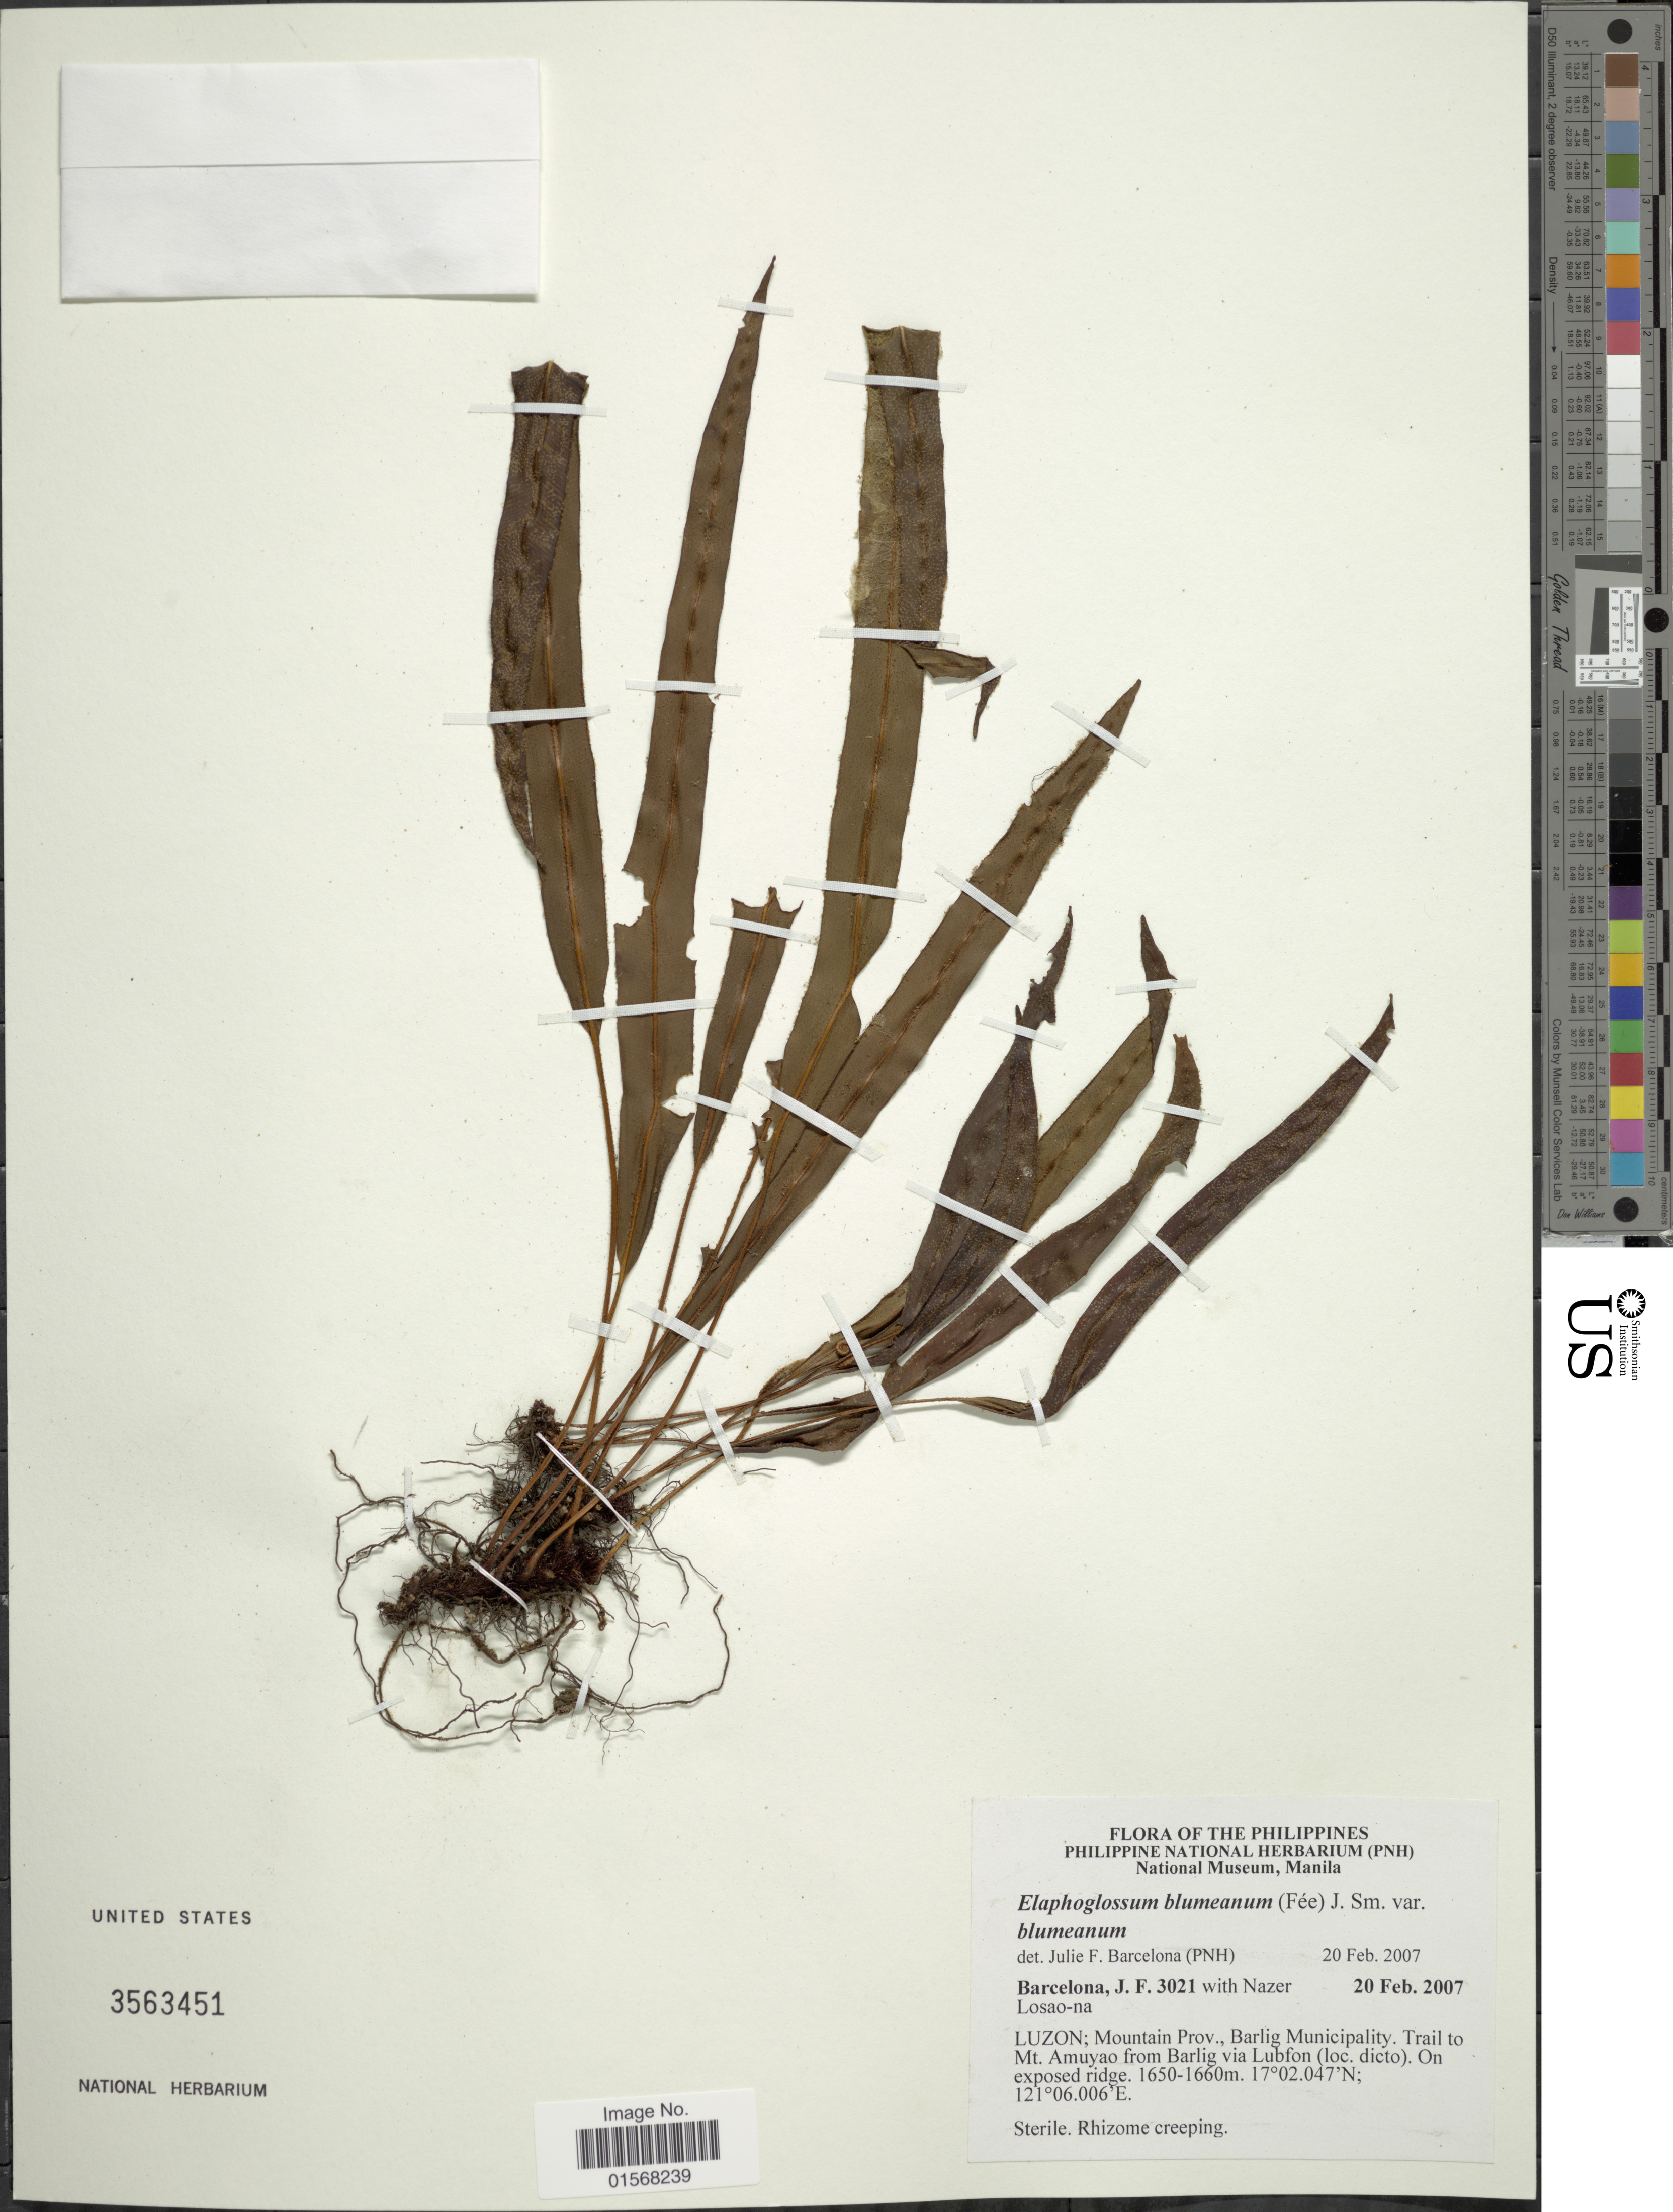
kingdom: Plantae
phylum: Tracheophyta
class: Polypodiopsida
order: Polypodiales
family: Dryopteridaceae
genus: Elaphoglossum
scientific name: Elaphoglossum blumeanum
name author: (Fée) J. Sm.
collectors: J. F. Barcelona & N. Losao-na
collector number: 3021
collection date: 2007-02-20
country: Philippines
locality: Luzon; Mountain Prov., Barlig Municipality, trail to Mt. Amuyao from Barlig via Lubfon (loc. dicto)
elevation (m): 1650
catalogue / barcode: US 3563451